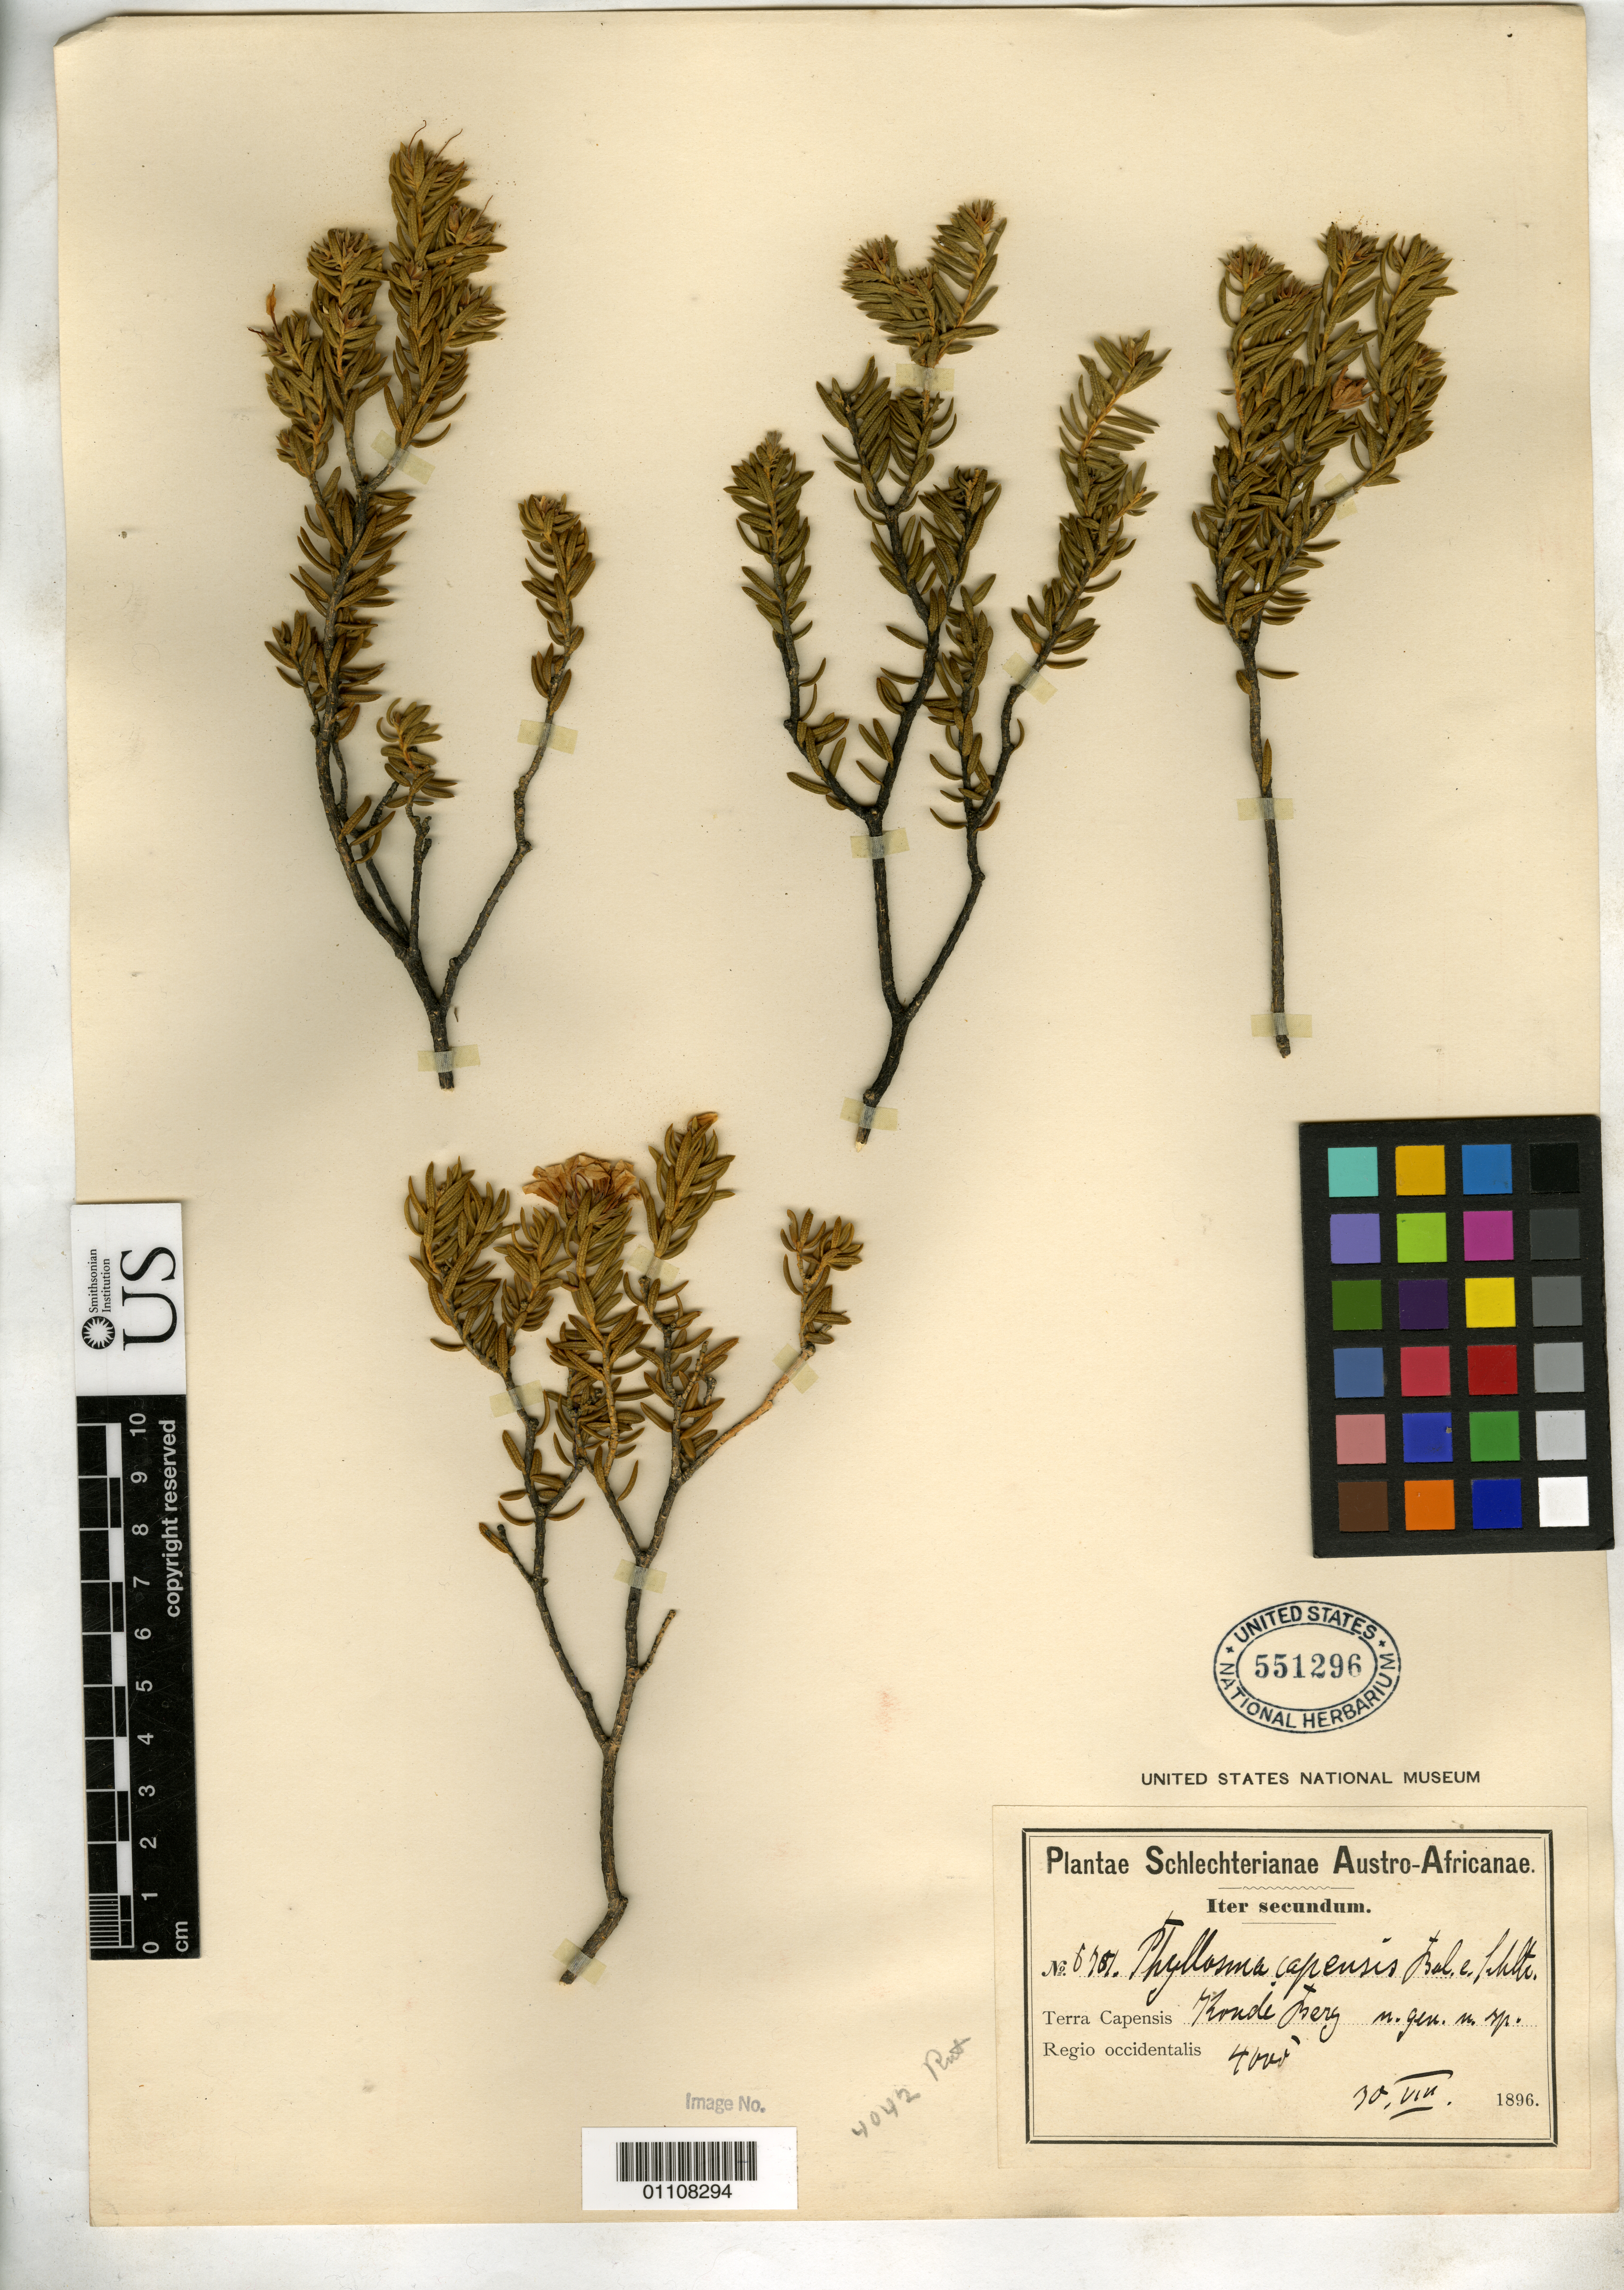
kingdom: Plantae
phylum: Tracheophyta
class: Magnoliopsida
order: Sapindales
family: Rutaceae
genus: Phyllosma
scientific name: Phyllosma capensis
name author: Bolus in Schltr.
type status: Type Collection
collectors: F. R. R. Schlechter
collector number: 8781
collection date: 1896-08-30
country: South Africa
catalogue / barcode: US 551296